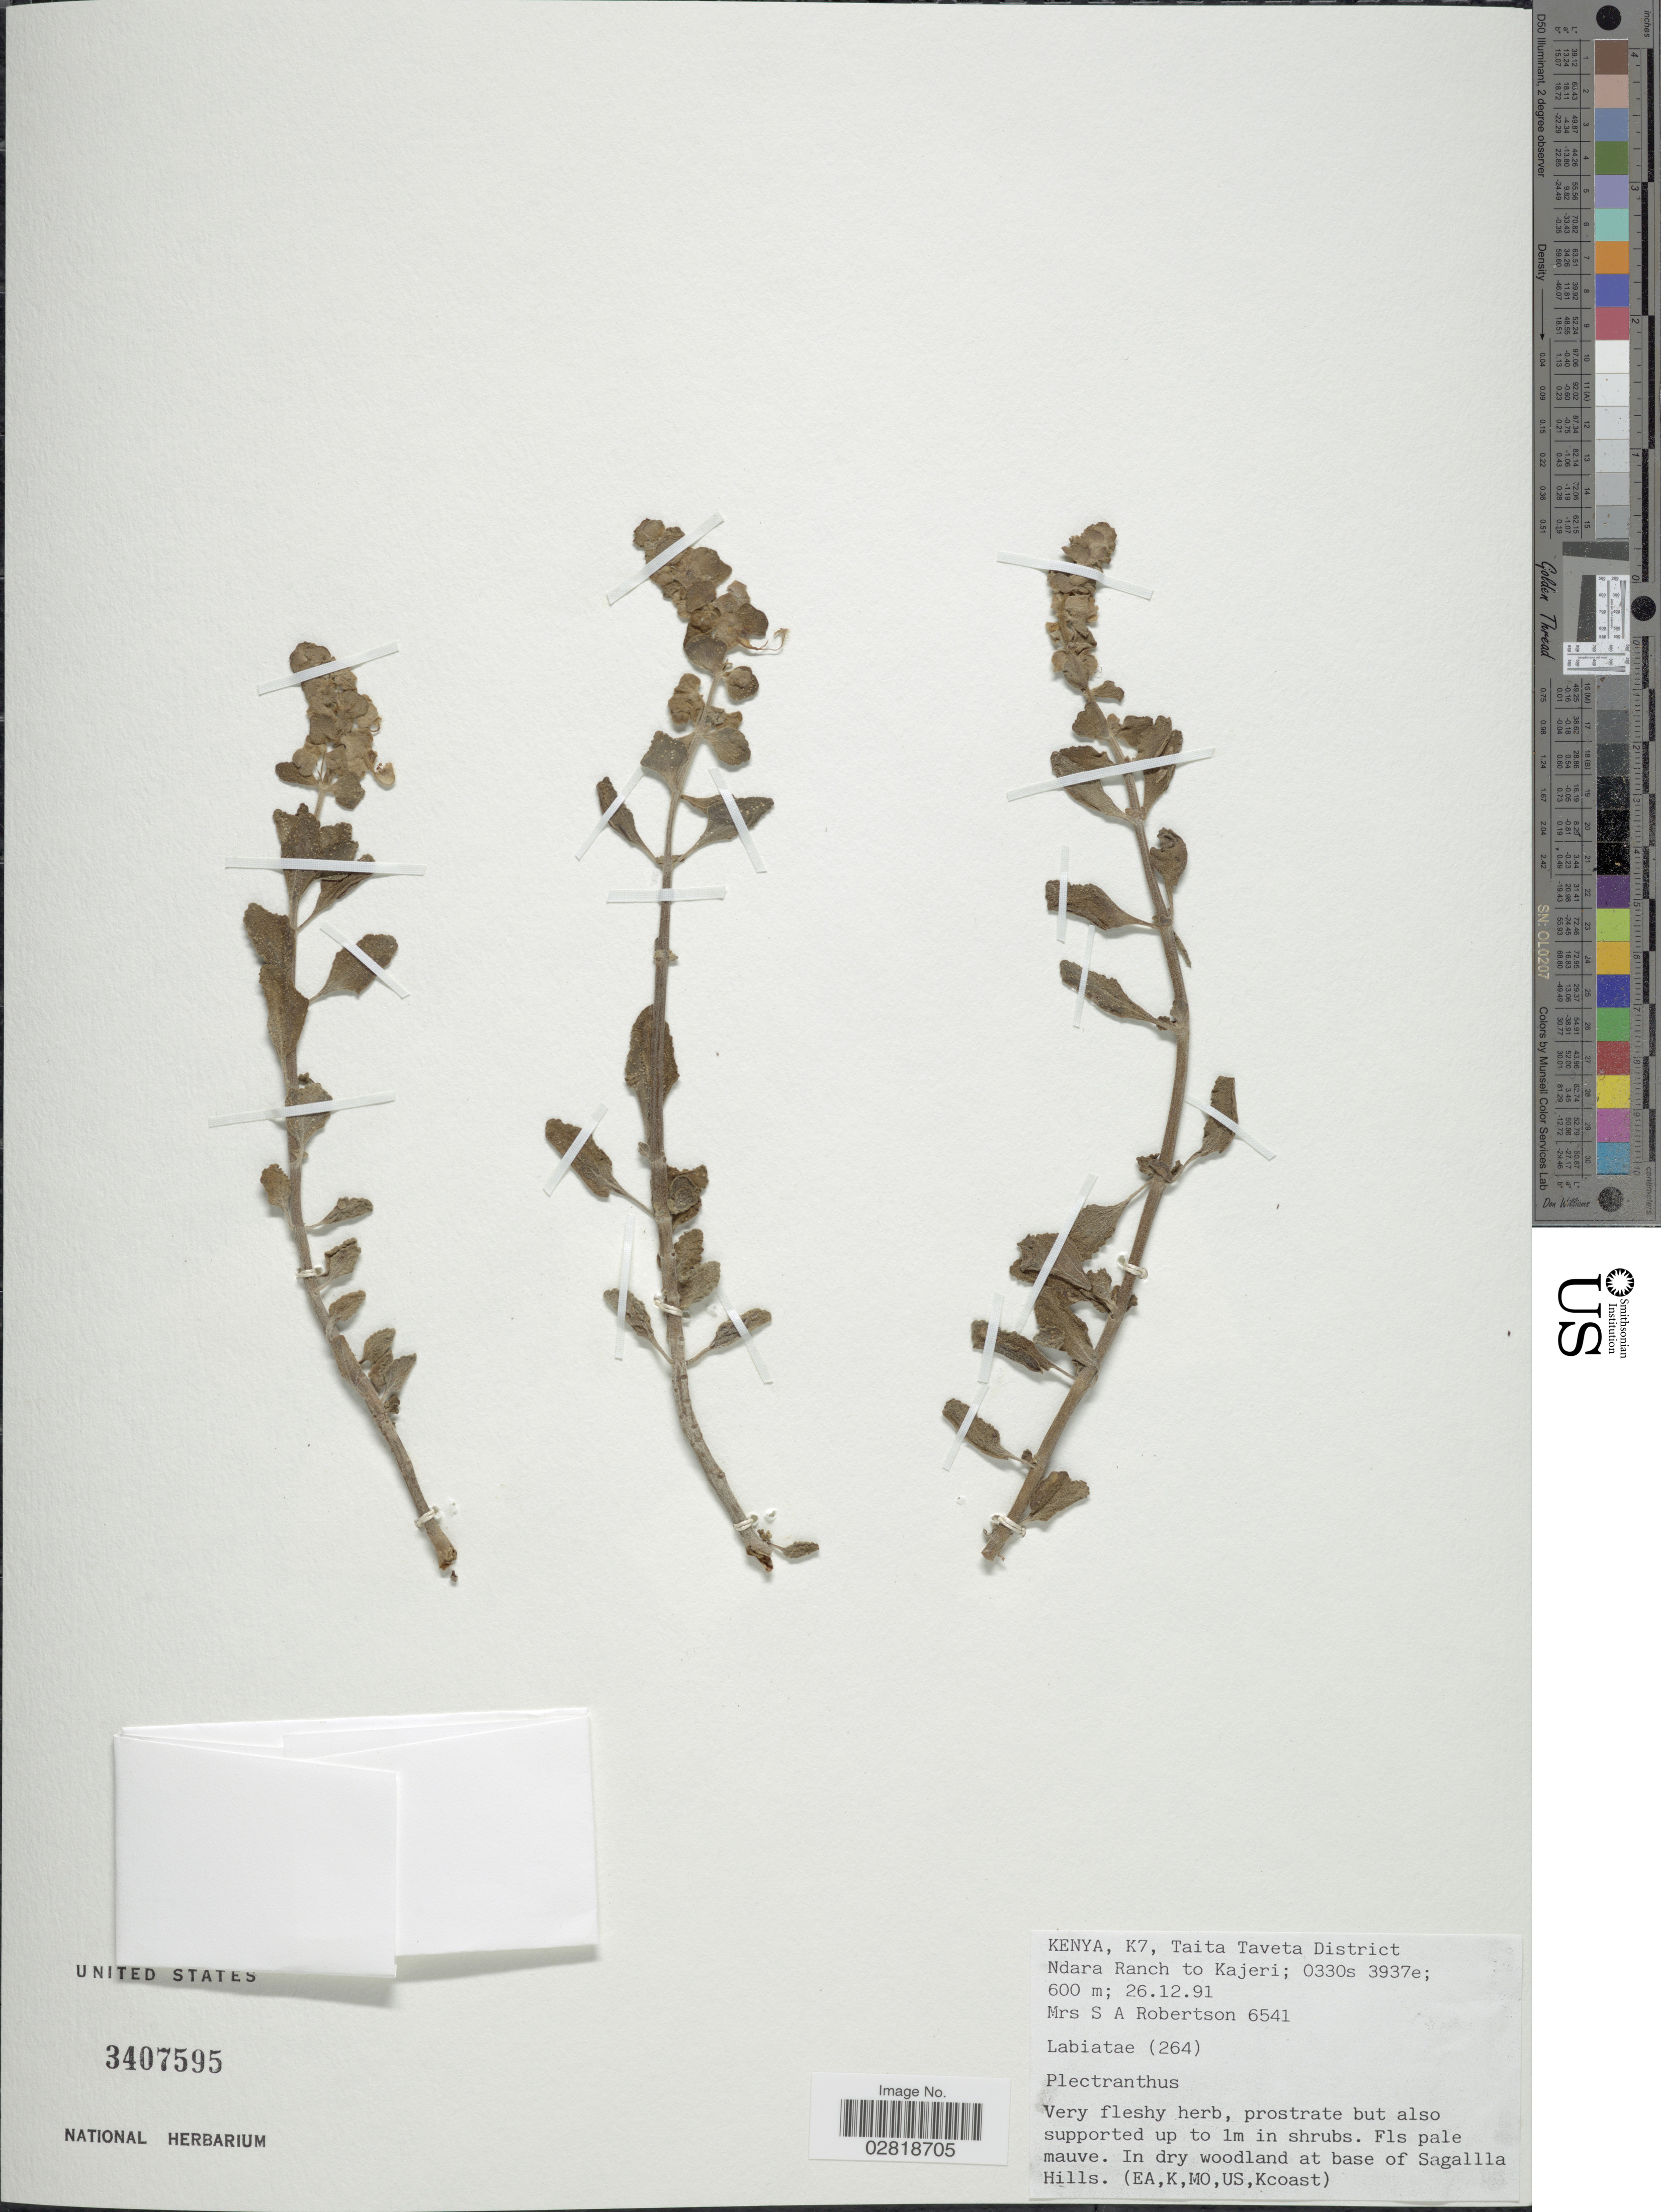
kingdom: Plantae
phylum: Tracheophyta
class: Magnoliopsida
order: Lamiales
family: Lamiaceae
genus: Plectranthus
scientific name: Plectranthus sp.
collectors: S. Robertson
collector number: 6541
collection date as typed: Transcribed d/m/y: 26/12/91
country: Kenya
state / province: Taita Taveta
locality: K7, Taita Taveta District. Ndara Ranch to Kajeri.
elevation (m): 600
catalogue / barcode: US 3407595